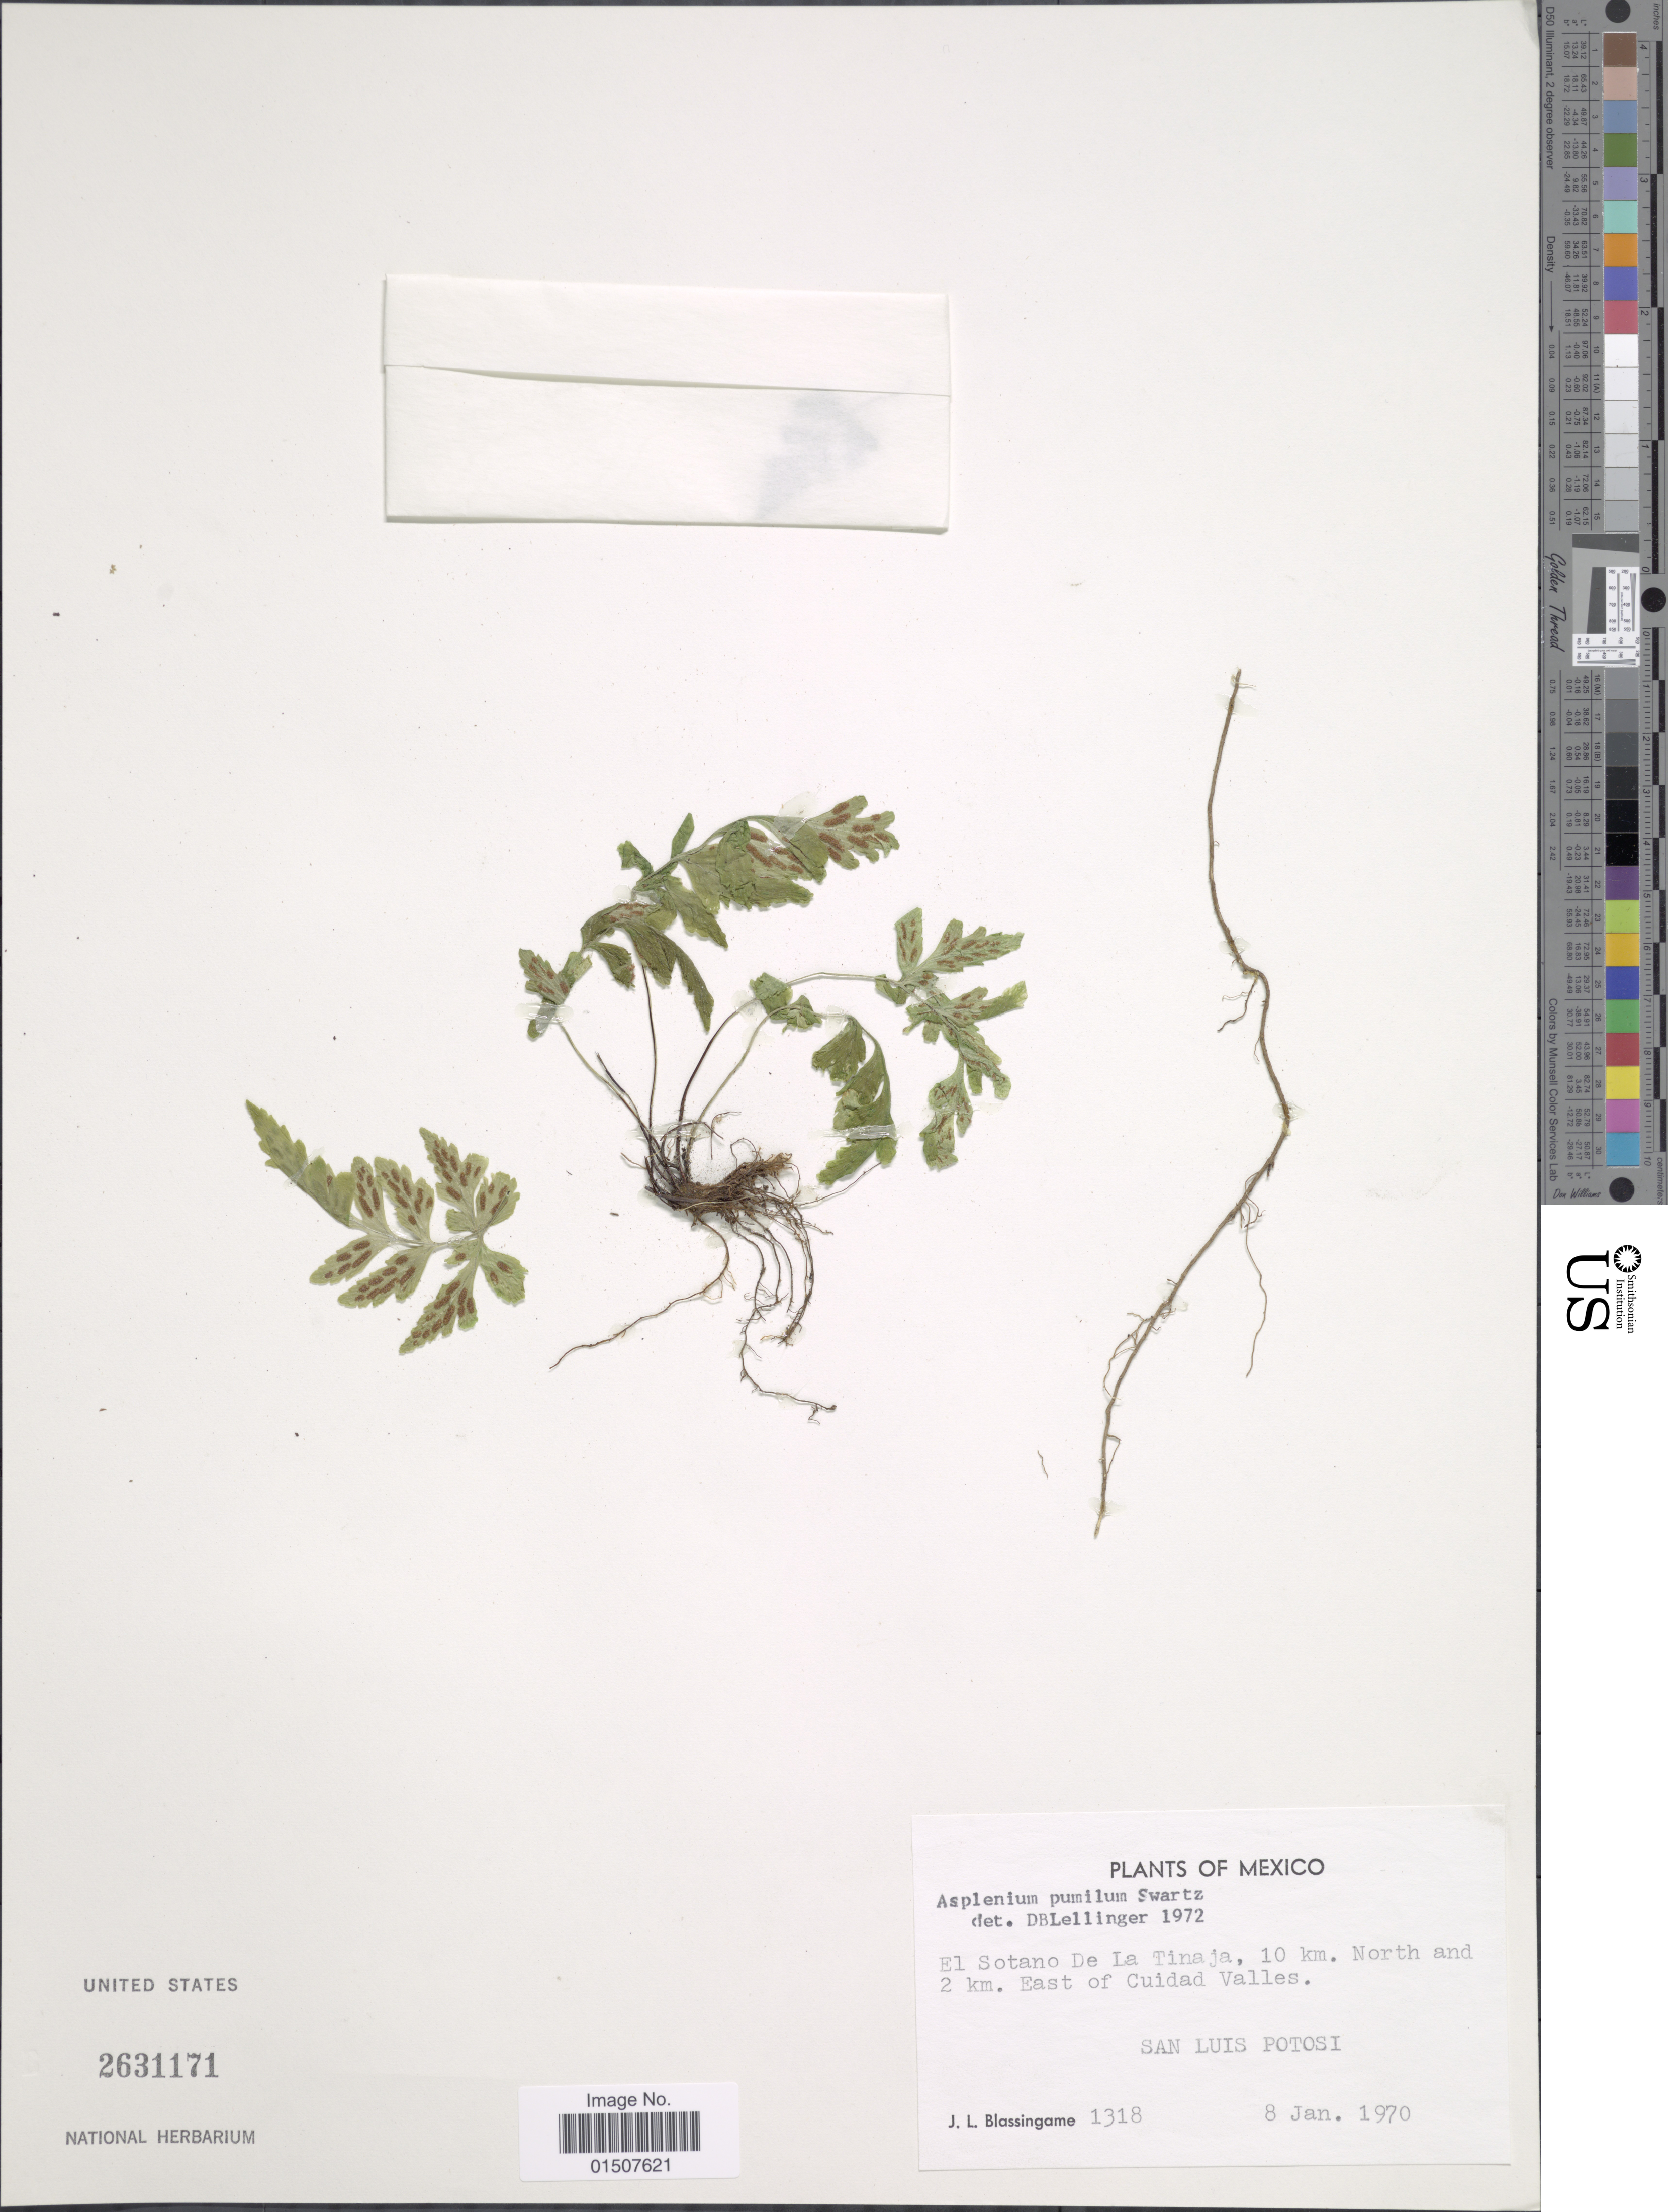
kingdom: Plantae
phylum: Tracheophyta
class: Polypodiopsida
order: Polypodiales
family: Aspleniaceae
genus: Asplenium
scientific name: Asplenium pumilum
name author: Sw.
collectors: J. Blassingame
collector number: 1318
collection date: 1970-01-08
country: Mexico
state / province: San Luis Potosí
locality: El Sotano De La Tinaja, 10 km. North and 2 km. East of Cuidad Valles.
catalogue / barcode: US 2631171